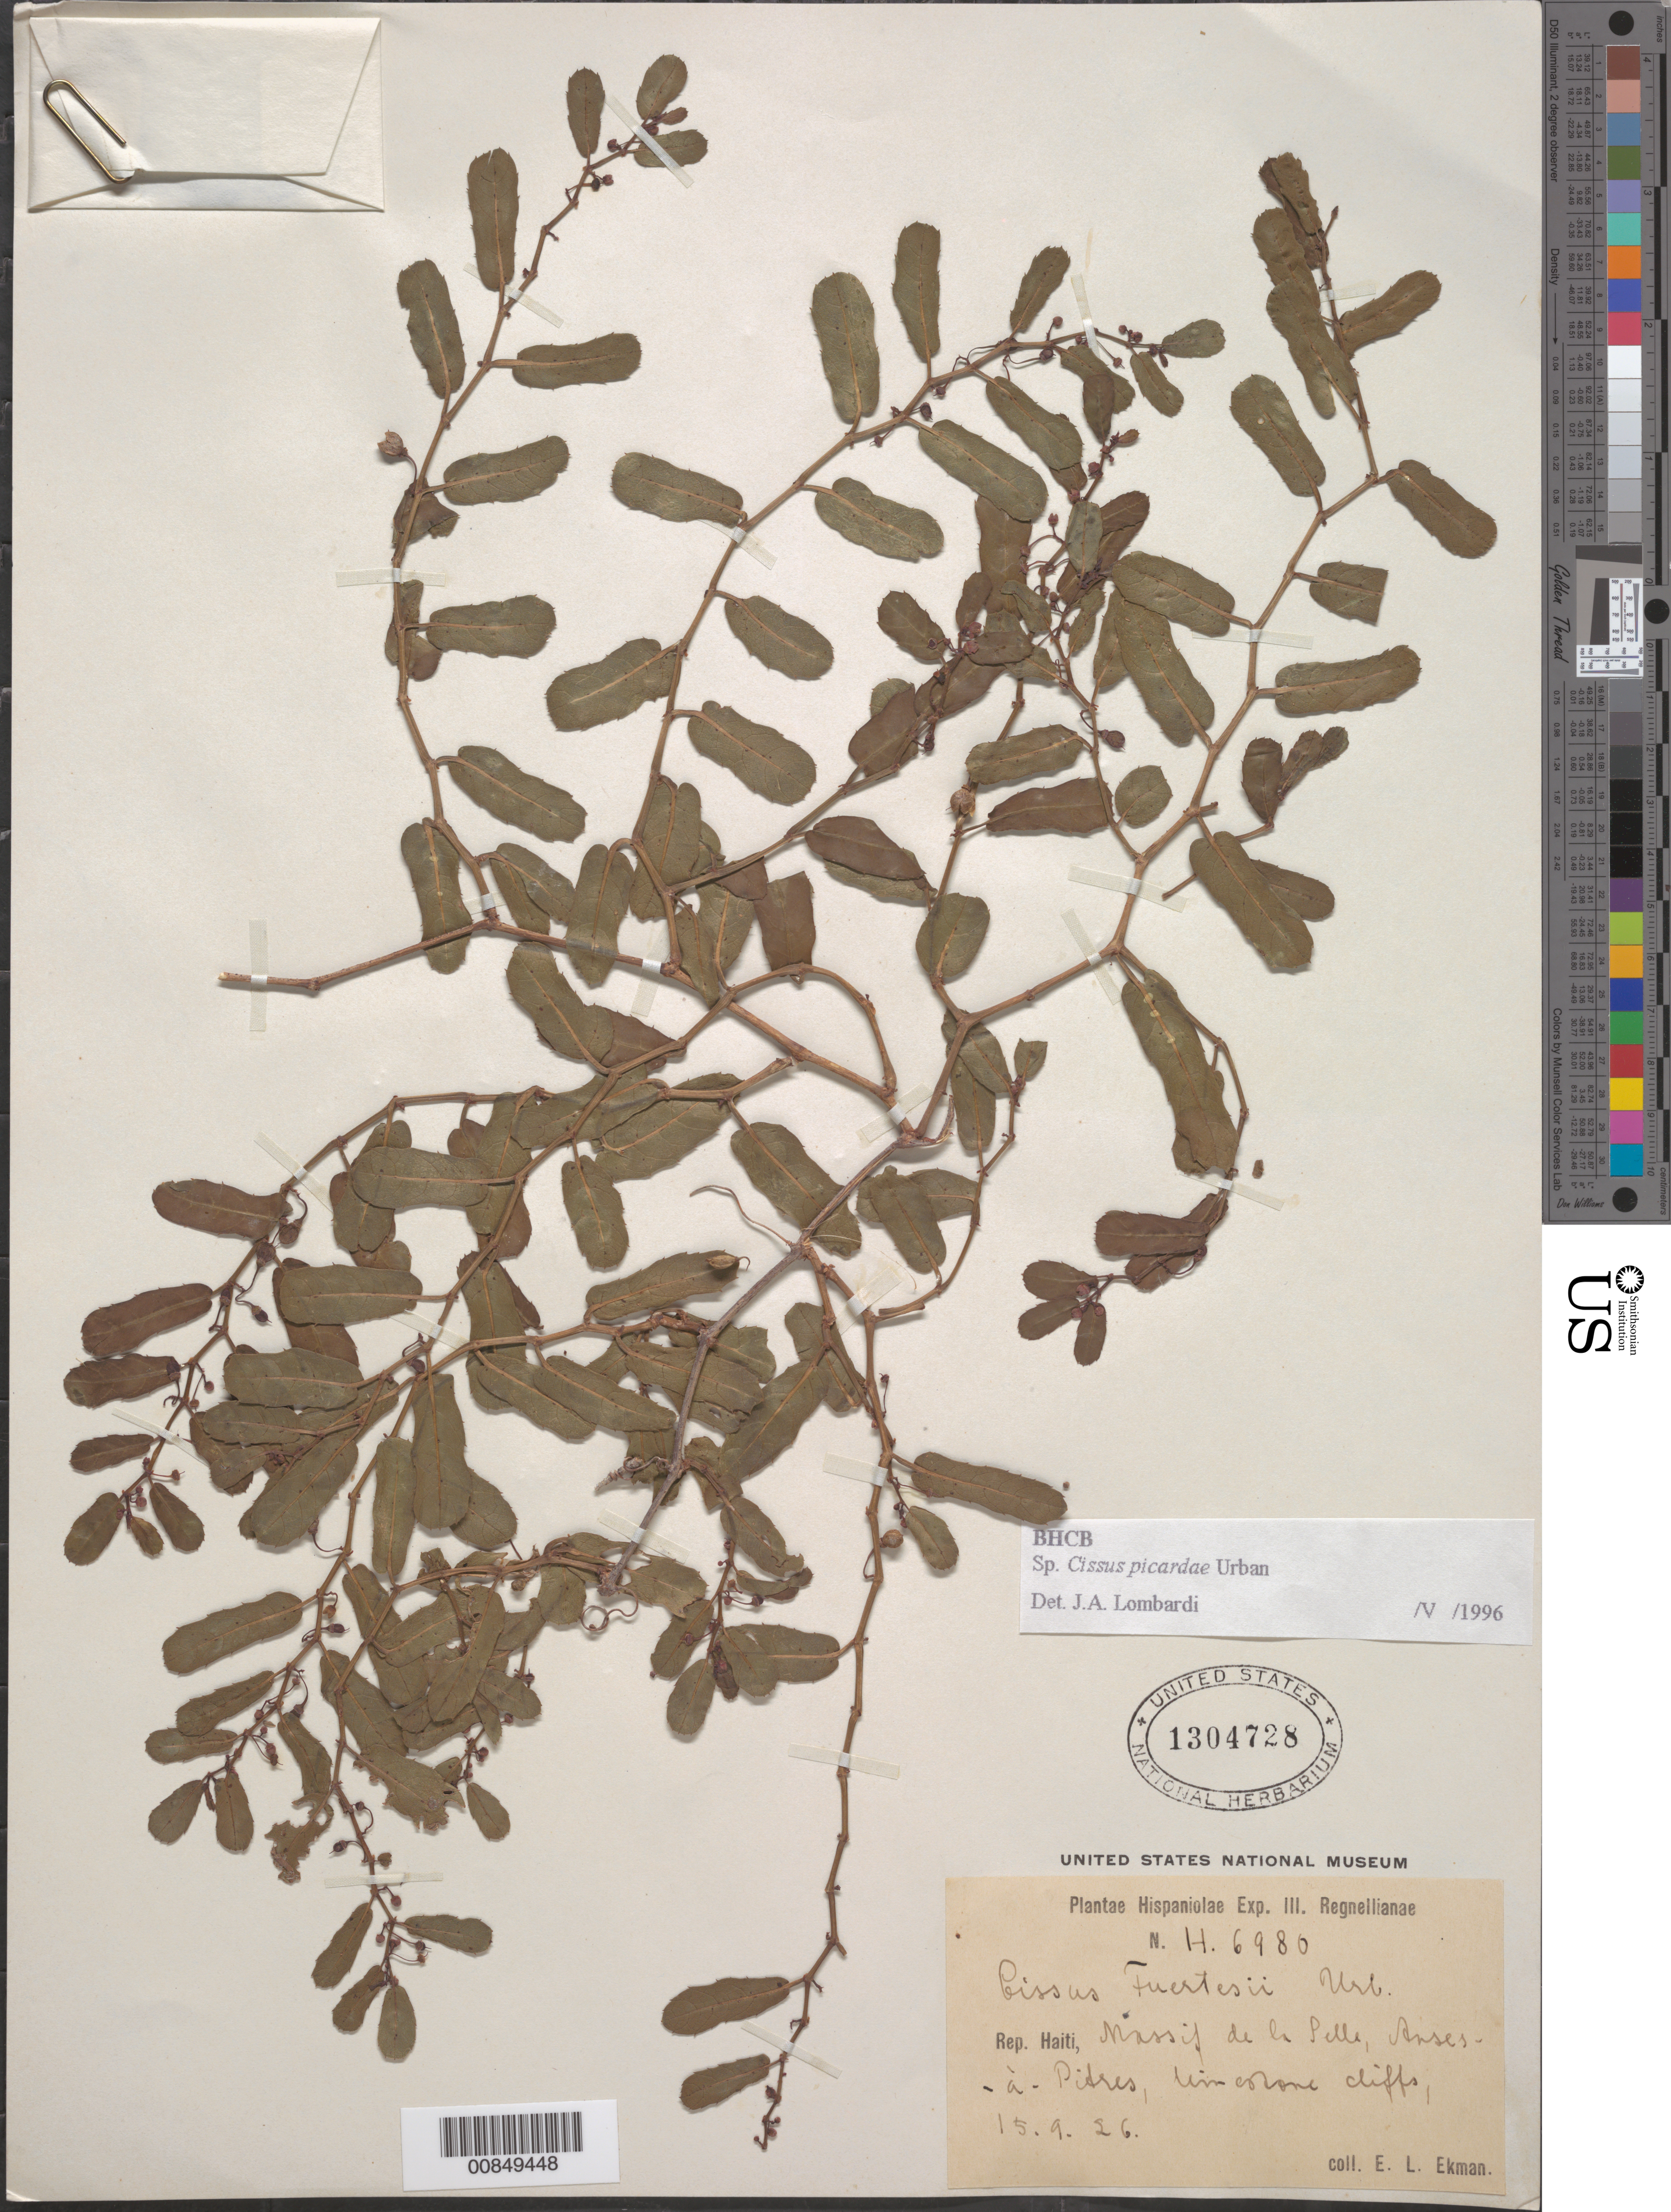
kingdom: Plantae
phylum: Tracheophyta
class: Magnoliopsida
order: Vitales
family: Vitaceae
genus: Cissus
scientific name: Cissus picardae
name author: Urb.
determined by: Lombardi, Julio A.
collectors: E. L. Ekman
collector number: H 6980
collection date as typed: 15 Sep 1926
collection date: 1926-09-15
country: Haiti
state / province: Sud-Est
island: Hispaniola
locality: Massif de la Selle, Anse-à-Pitre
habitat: Limestone cliffs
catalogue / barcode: US 1304728